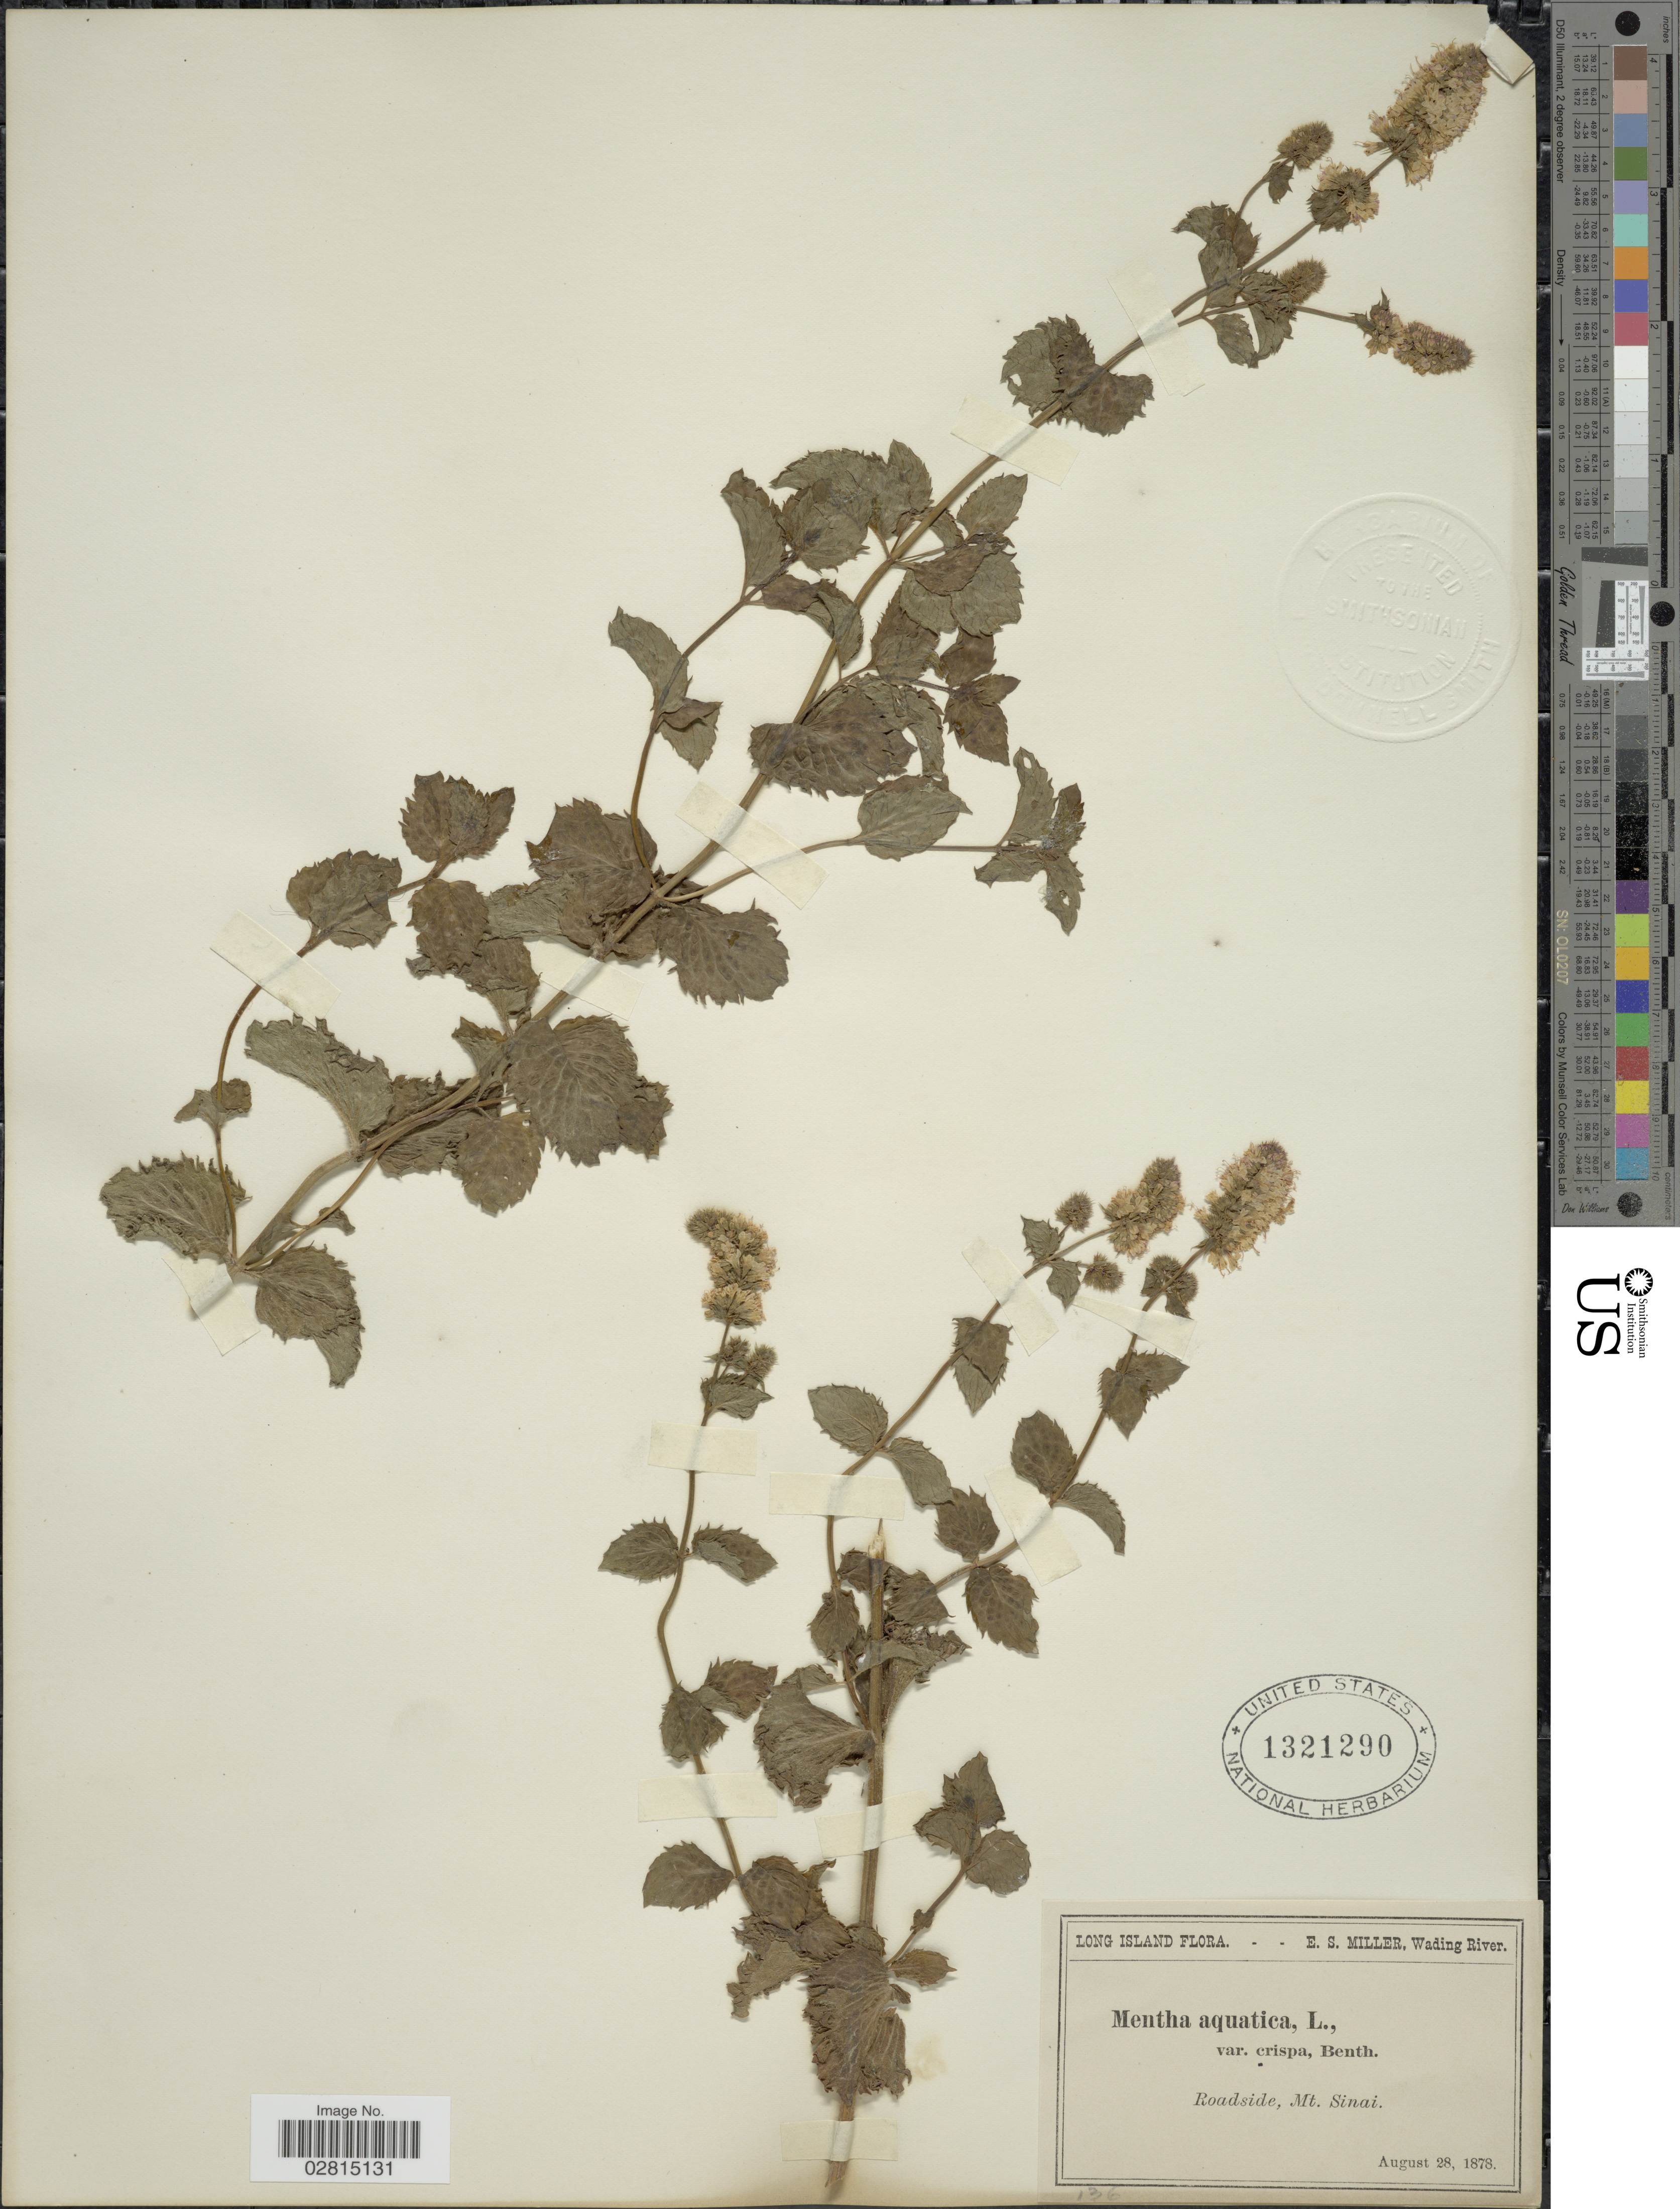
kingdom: Plantae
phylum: Tracheophyta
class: Magnoliopsida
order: Lamiales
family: Lamiaceae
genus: Mentha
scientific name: Mentha aquatica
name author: L.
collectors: E. S. Miller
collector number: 136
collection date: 1878-08-28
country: United States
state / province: New York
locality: Long Island, Roadside, Mt. Sinai.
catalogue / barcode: US 1321290